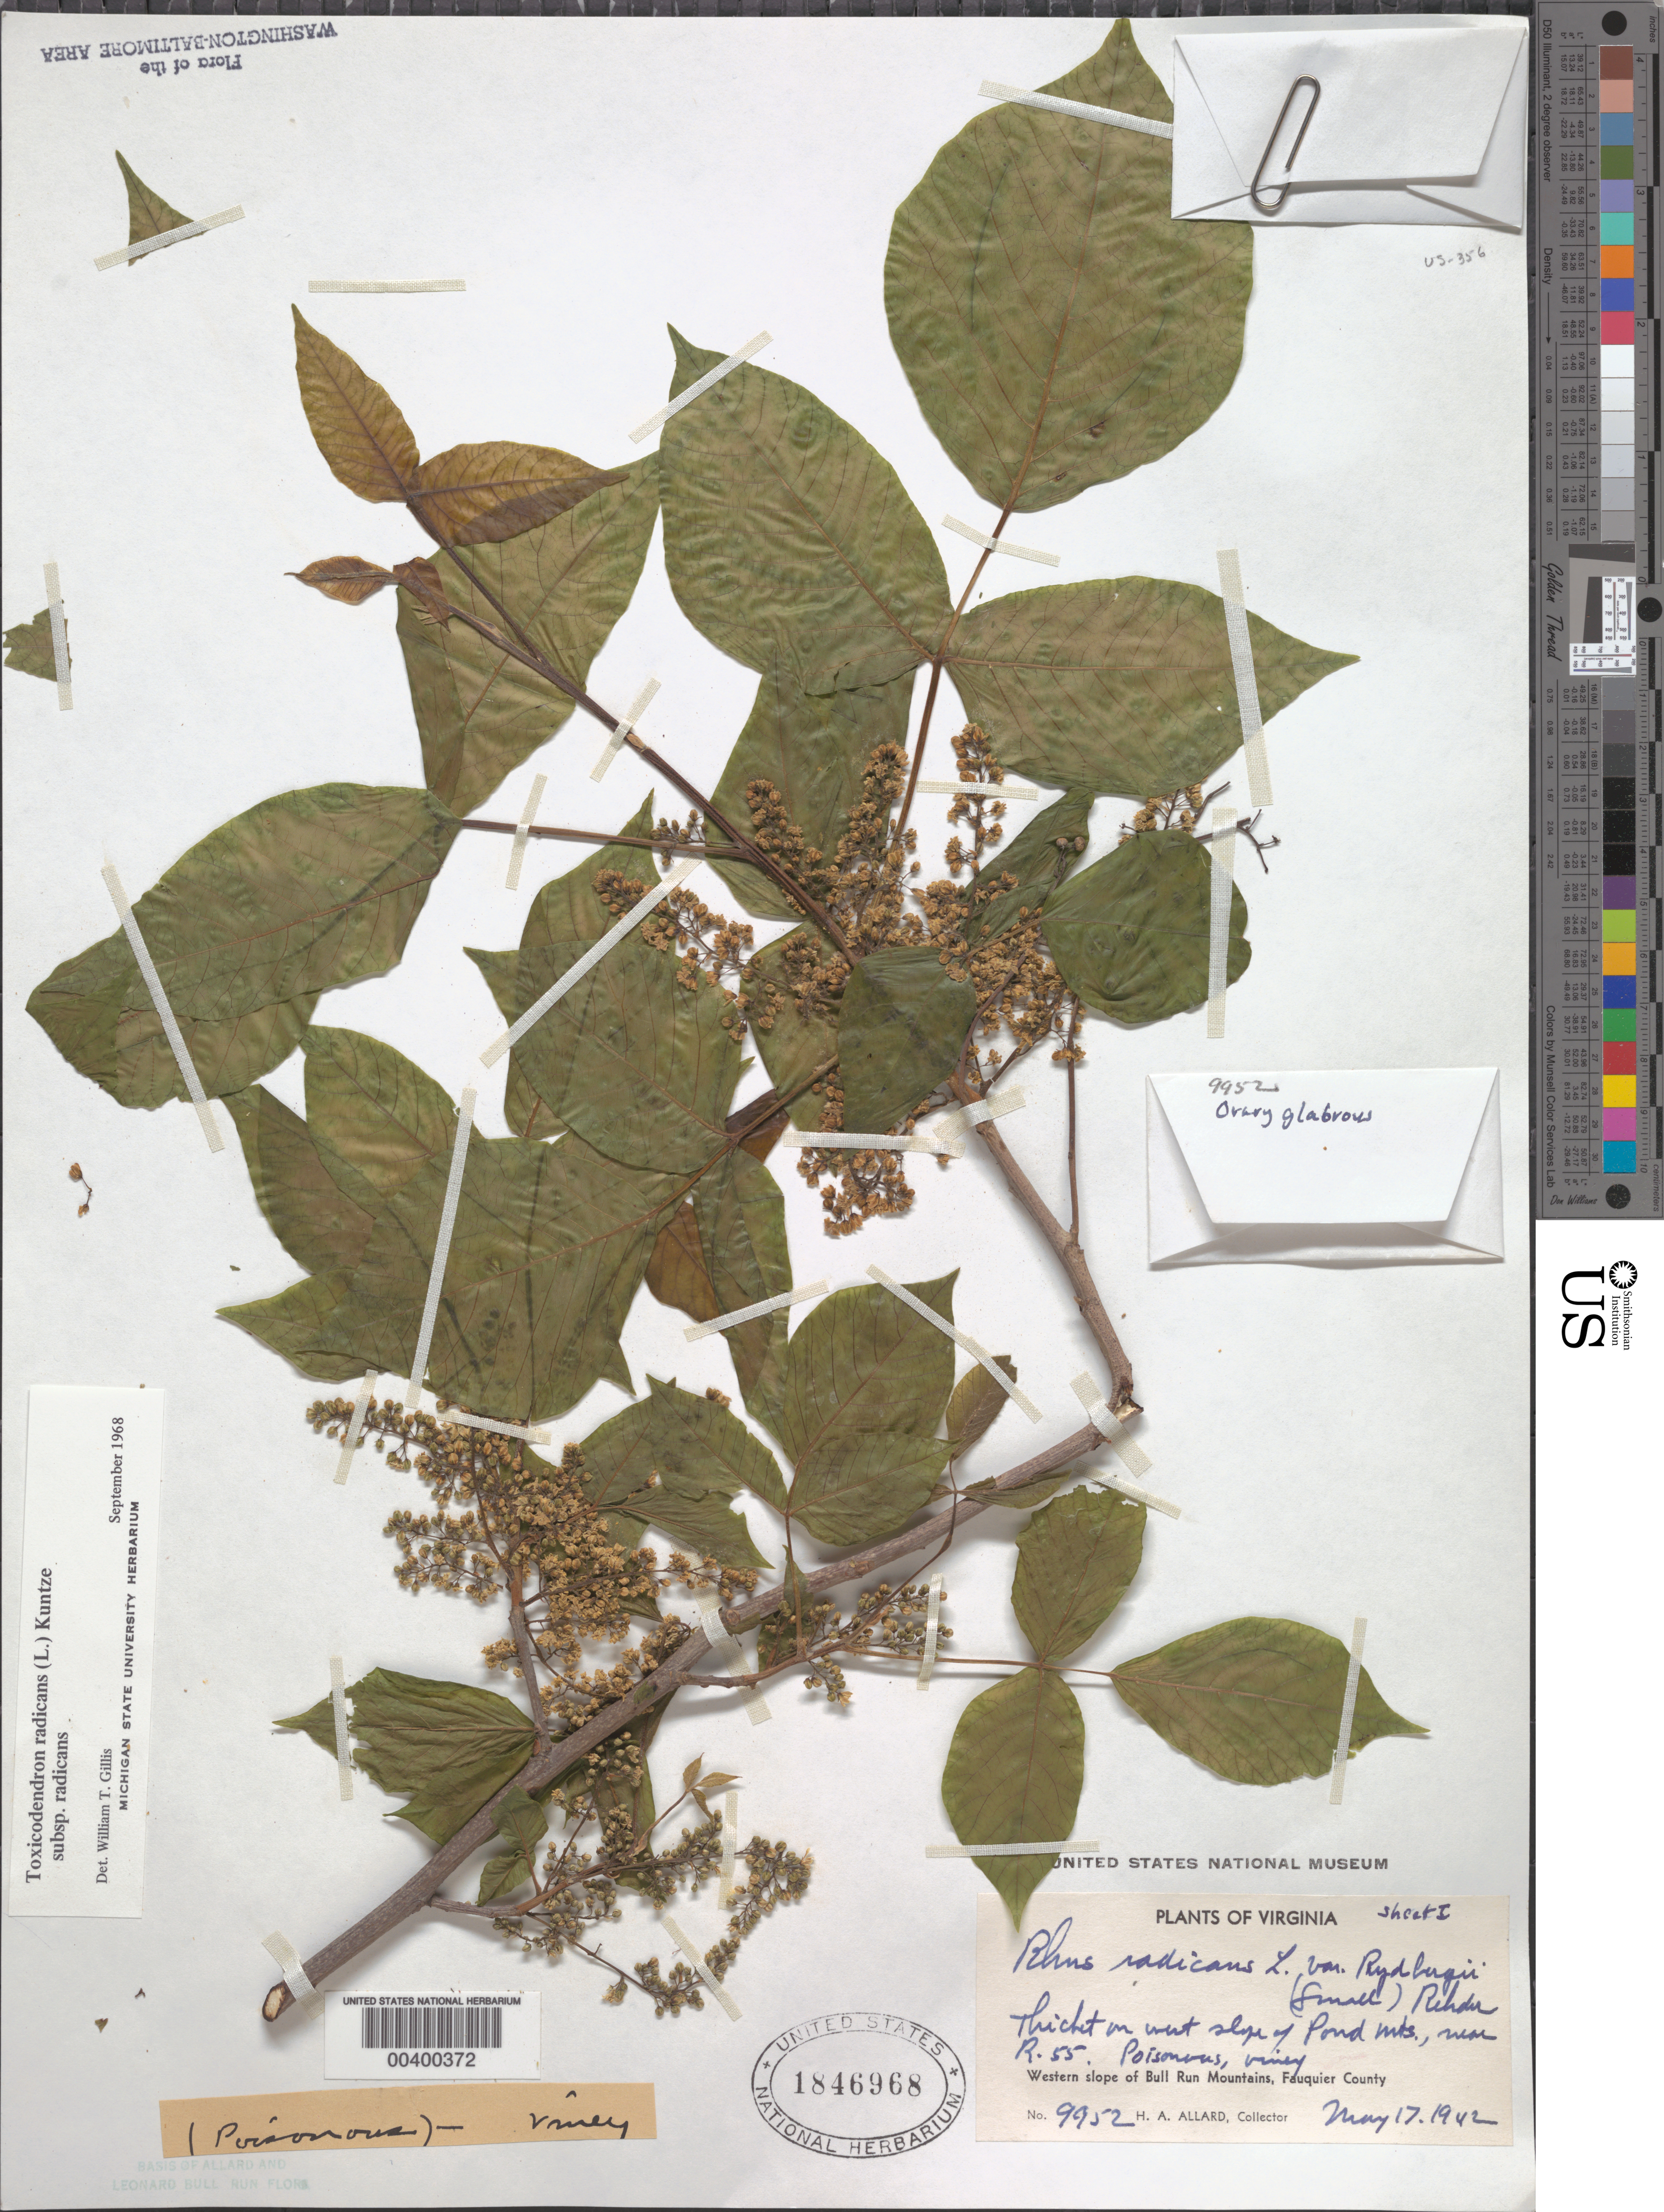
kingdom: Plantae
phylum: Tracheophyta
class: Magnoliopsida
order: Sapindales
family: Anacardiaceae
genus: Toxicodendron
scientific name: Toxicodendron radicans subsp. radicans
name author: (L.) Kuntze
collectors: H. A. Allard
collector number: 9952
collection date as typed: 17 May 1942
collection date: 1942-05-17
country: United States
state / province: Virginia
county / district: Fauquier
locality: Pond Mountains near Route 55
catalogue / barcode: US 1846968